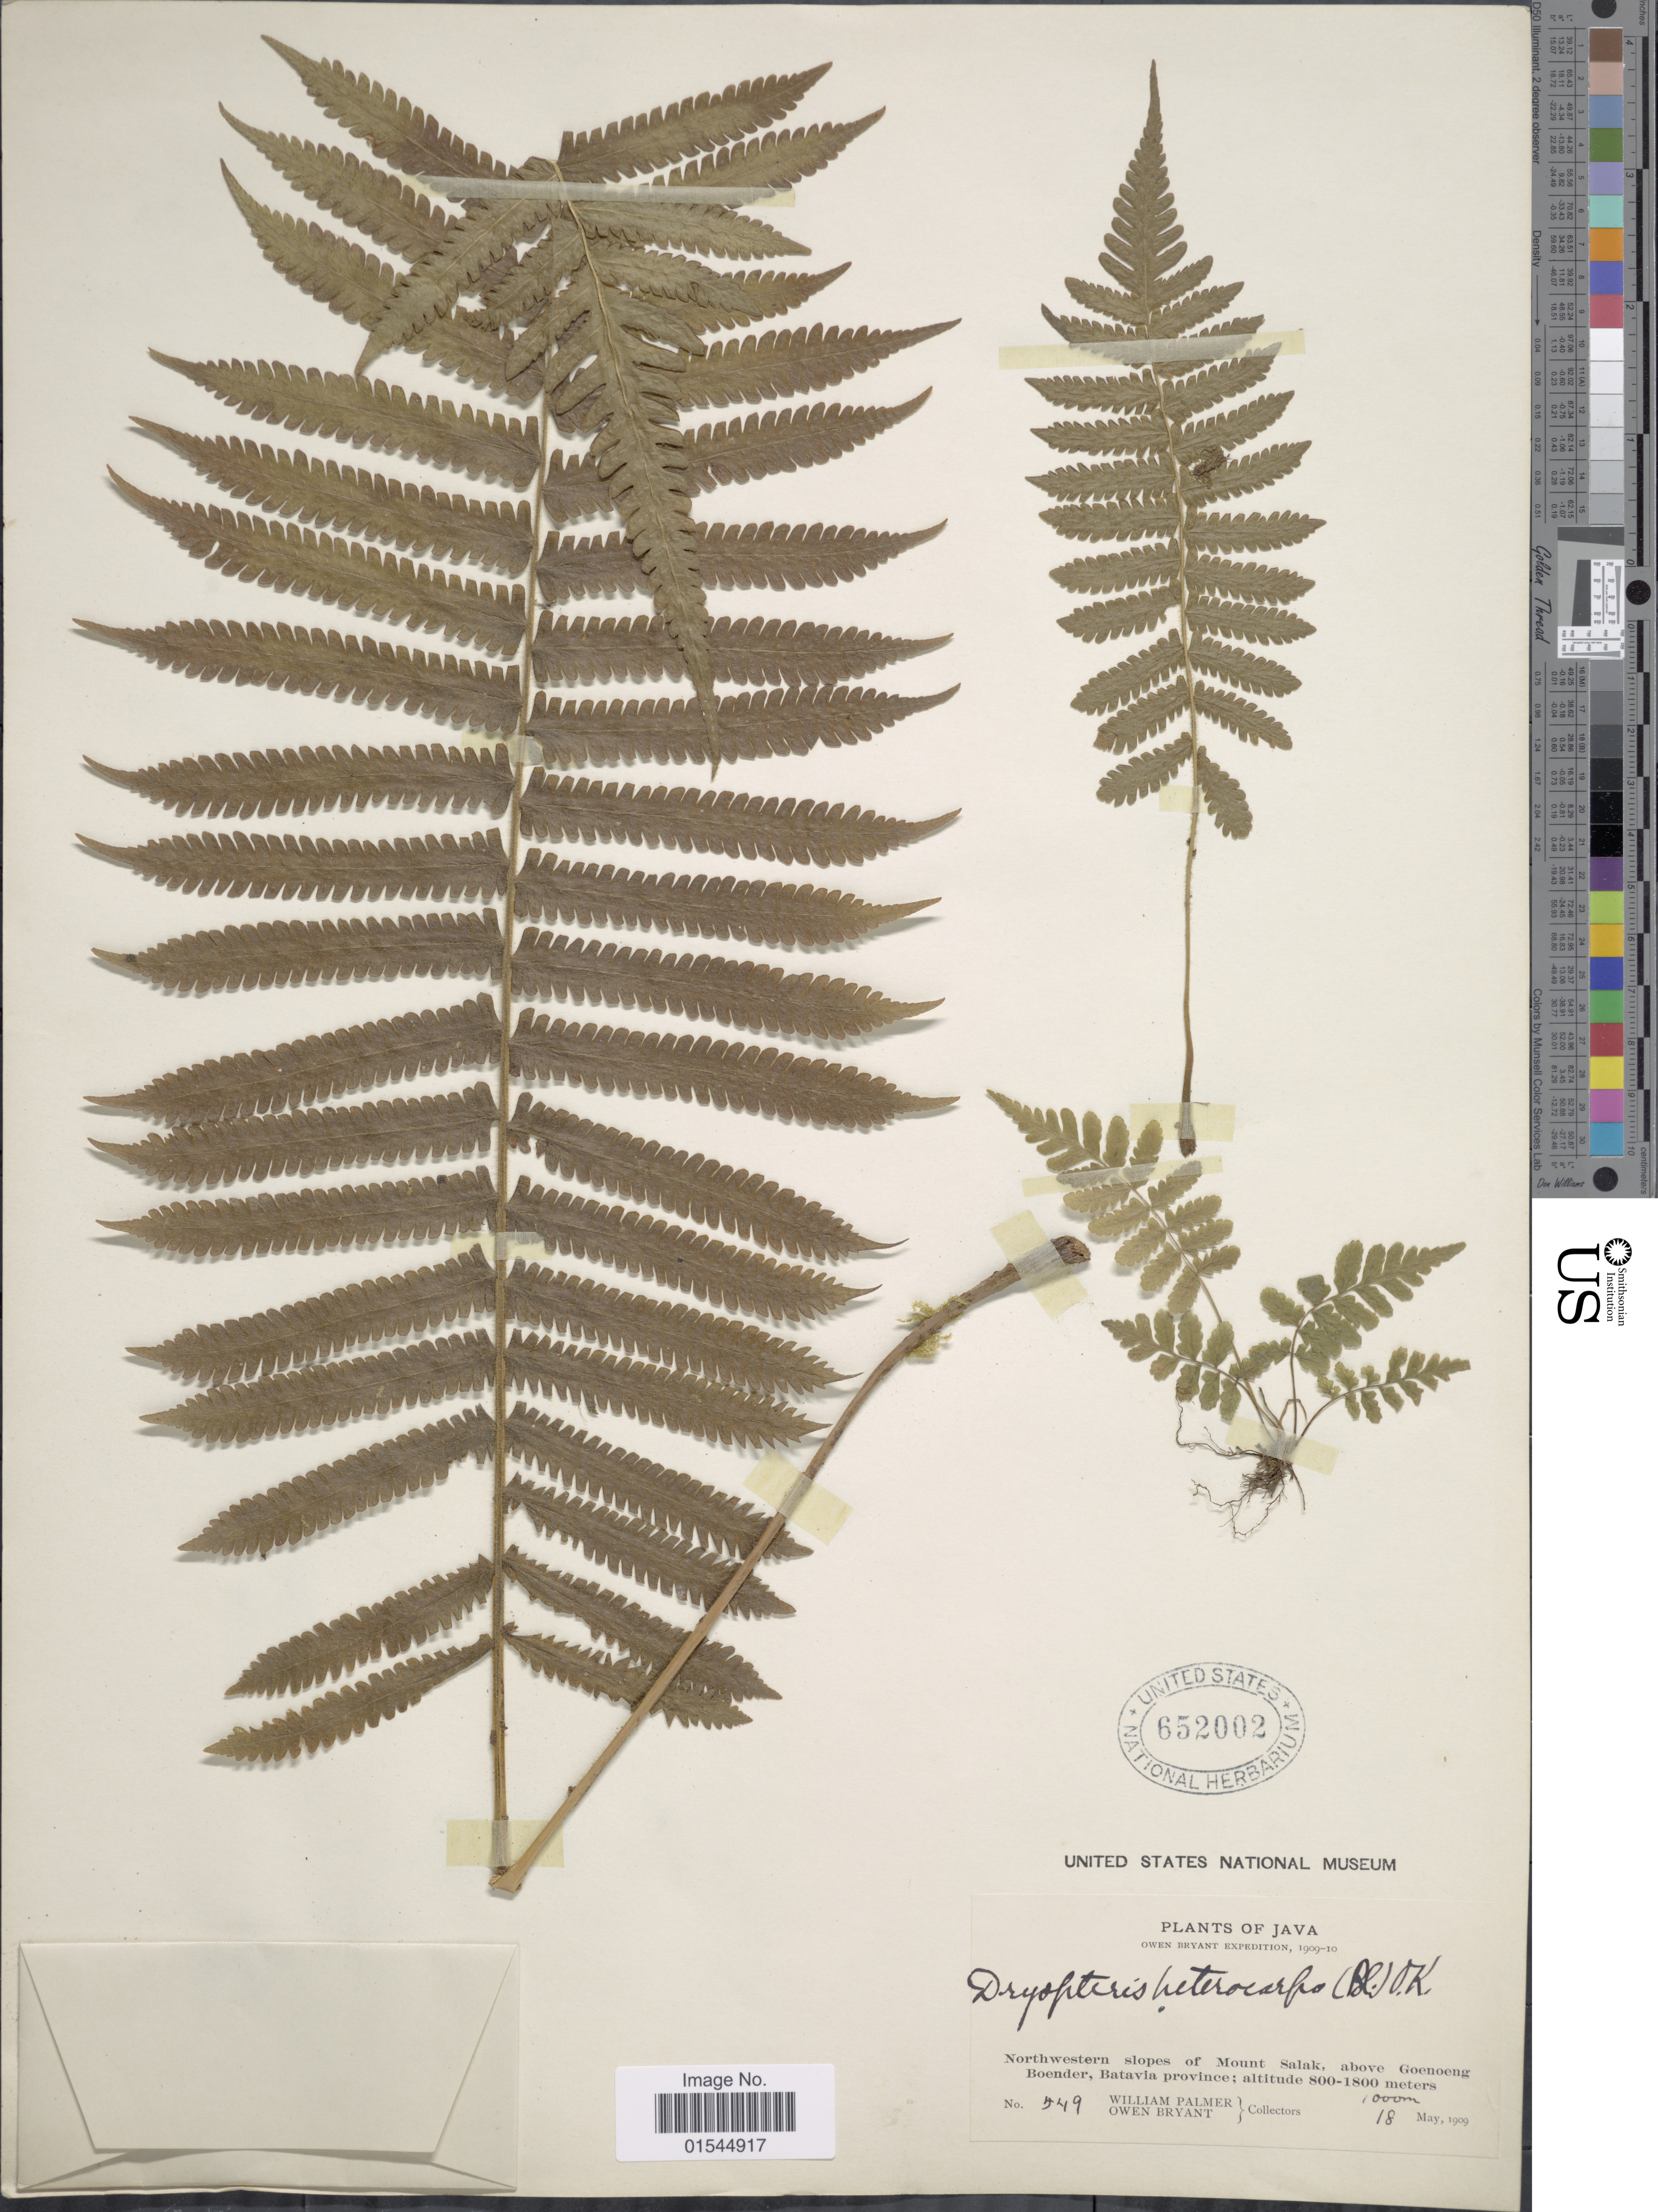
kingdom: Plantae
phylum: Tracheophyta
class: Polypodiopsida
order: Polypodiales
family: Thelypteridaceae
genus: Sphaerostephanos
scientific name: Sphaerostephanos heterocarpus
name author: (Blume) Holttum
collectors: W. Palmer & O. Bryant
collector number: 549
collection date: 1909-05-18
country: Indonesia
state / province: Java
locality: Northwestern slopes of Mount Salak, above Goenoeng Boender, Batavia province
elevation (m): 1000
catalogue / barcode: US 652002